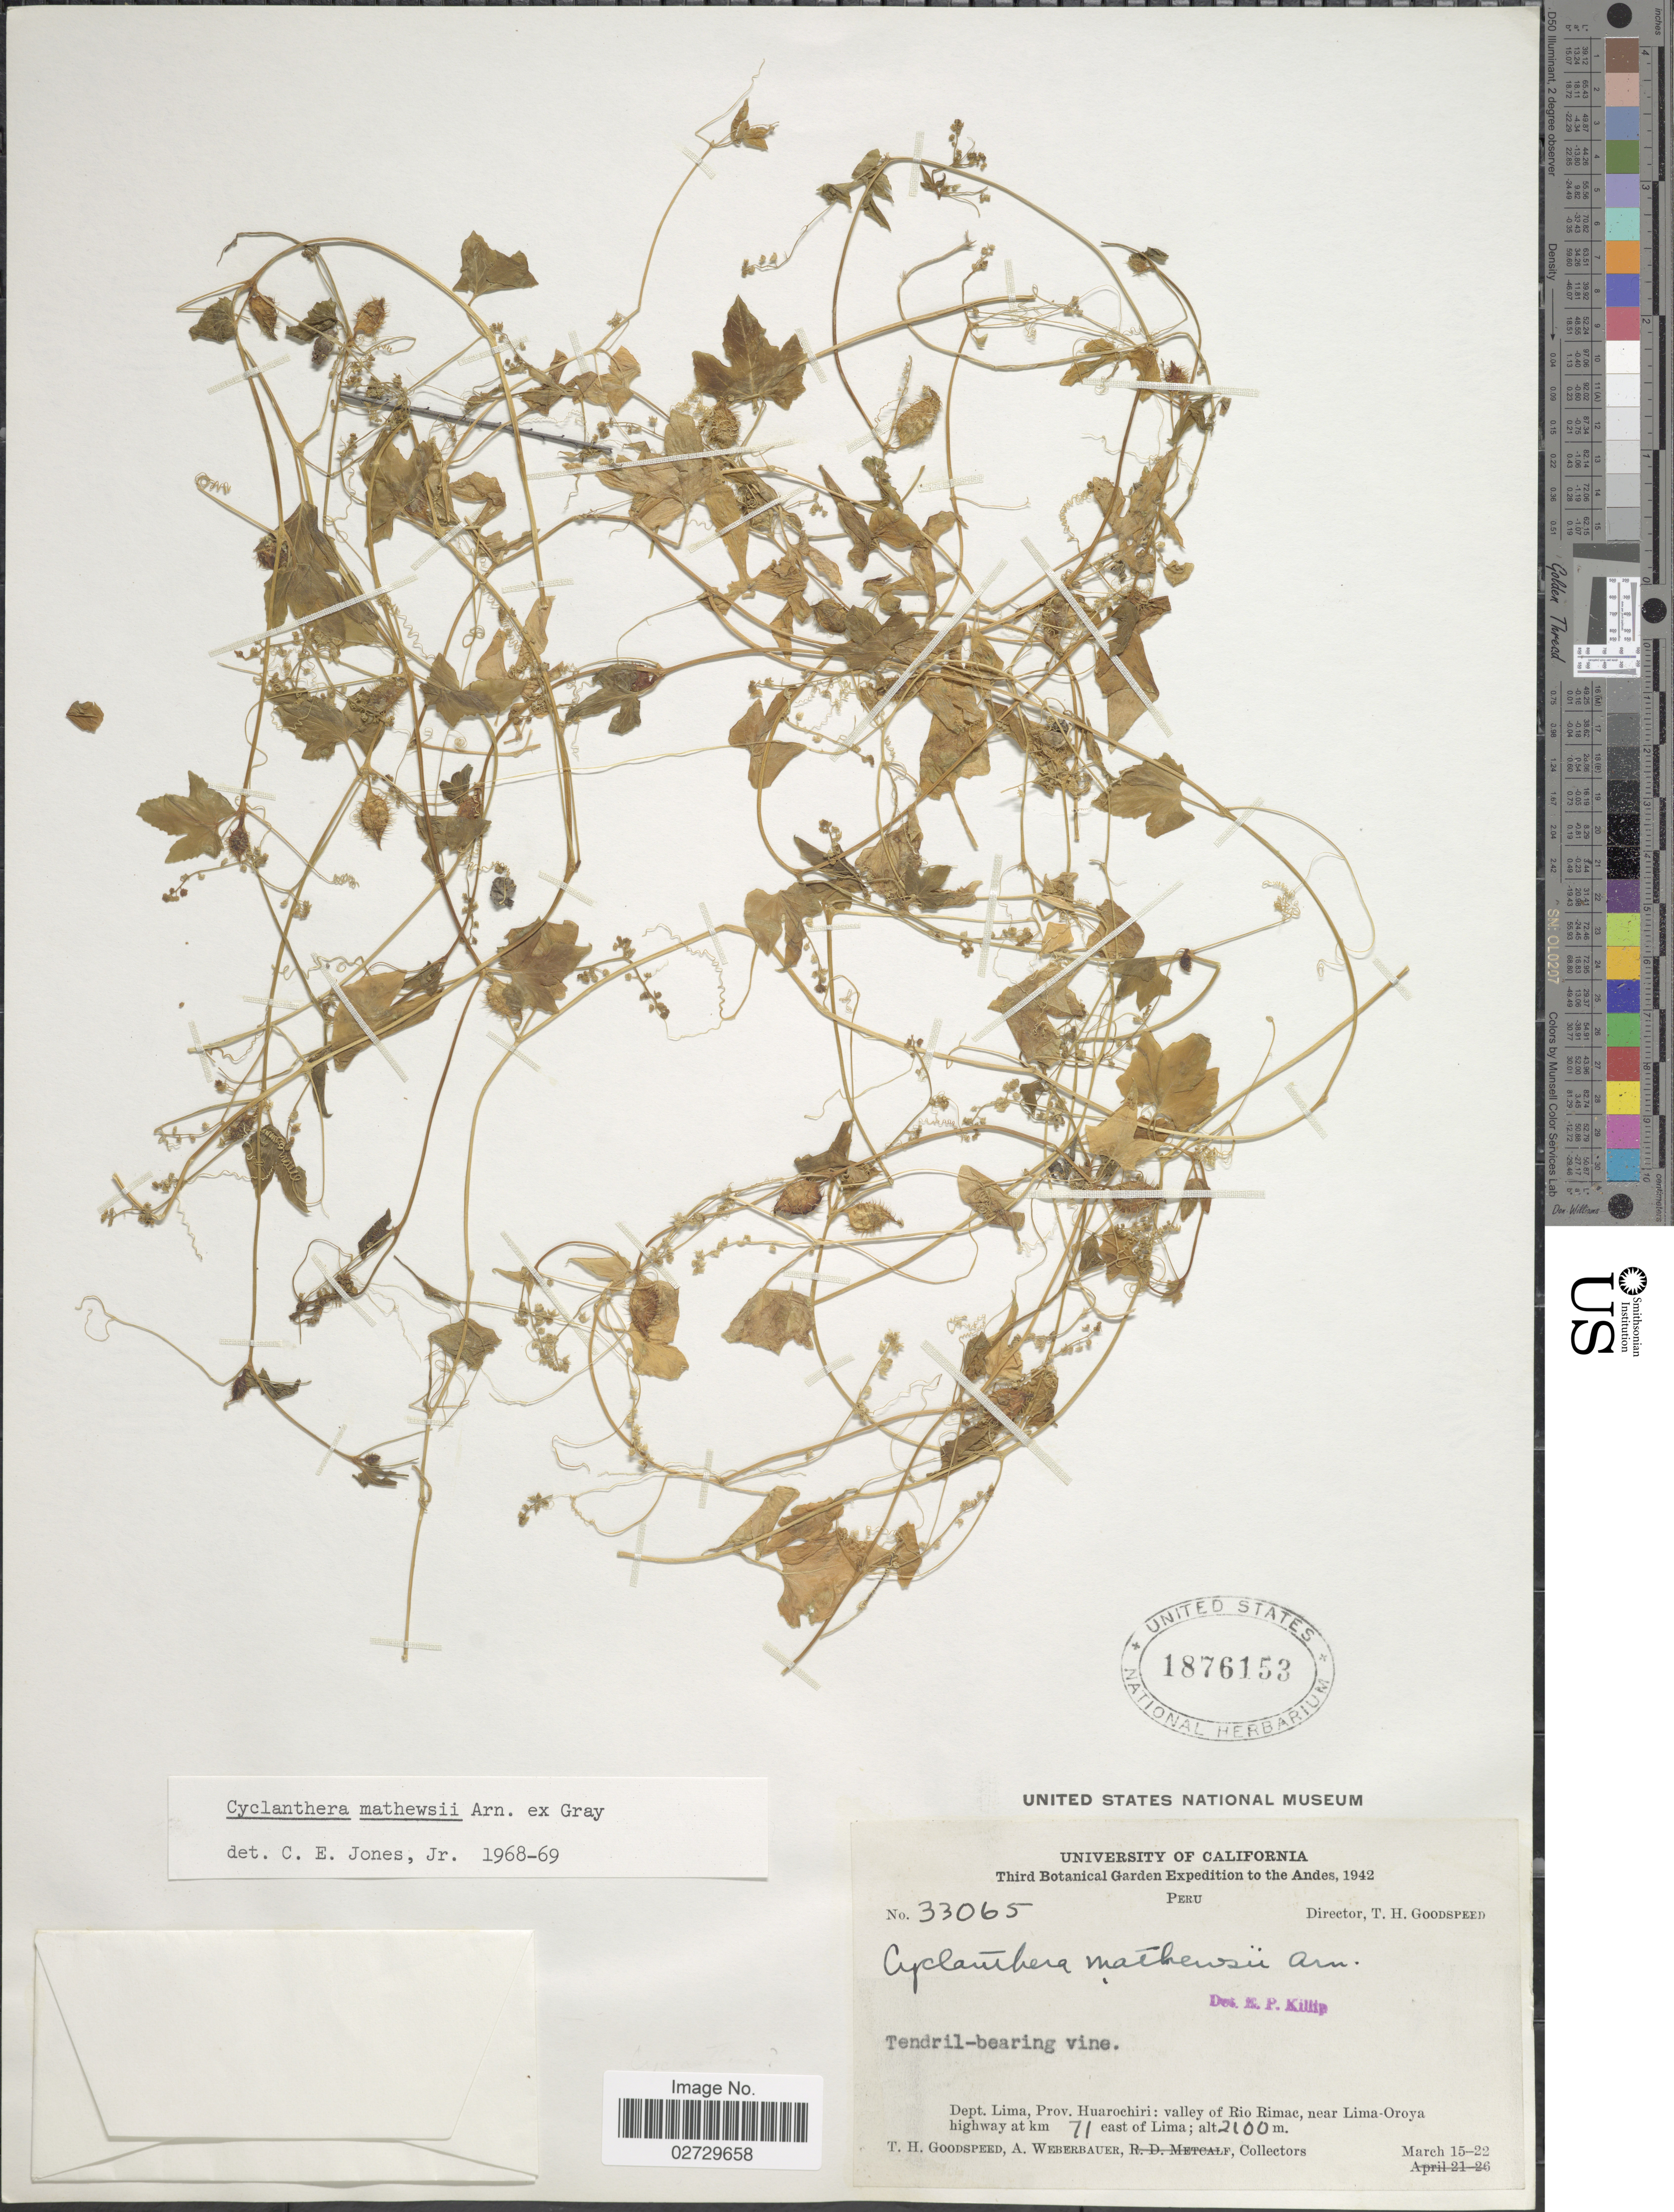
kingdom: Plantae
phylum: Tracheophyta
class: Magnoliopsida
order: Cucurbitales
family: Cucurbitaceae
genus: Cyclanthera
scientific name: Cyclanthera mathewsii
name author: Arn. ex A. Gray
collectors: T. Goodspeed & A. Weberbauer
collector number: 33065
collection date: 1942-03-15/1942-03-22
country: Peru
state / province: Lima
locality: Dept. Lima, Prov. Huarochiri: valley of Rio Rimac, near Lima- Oroya highway at km 71 east of Lima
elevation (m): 2100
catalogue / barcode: US 1876153